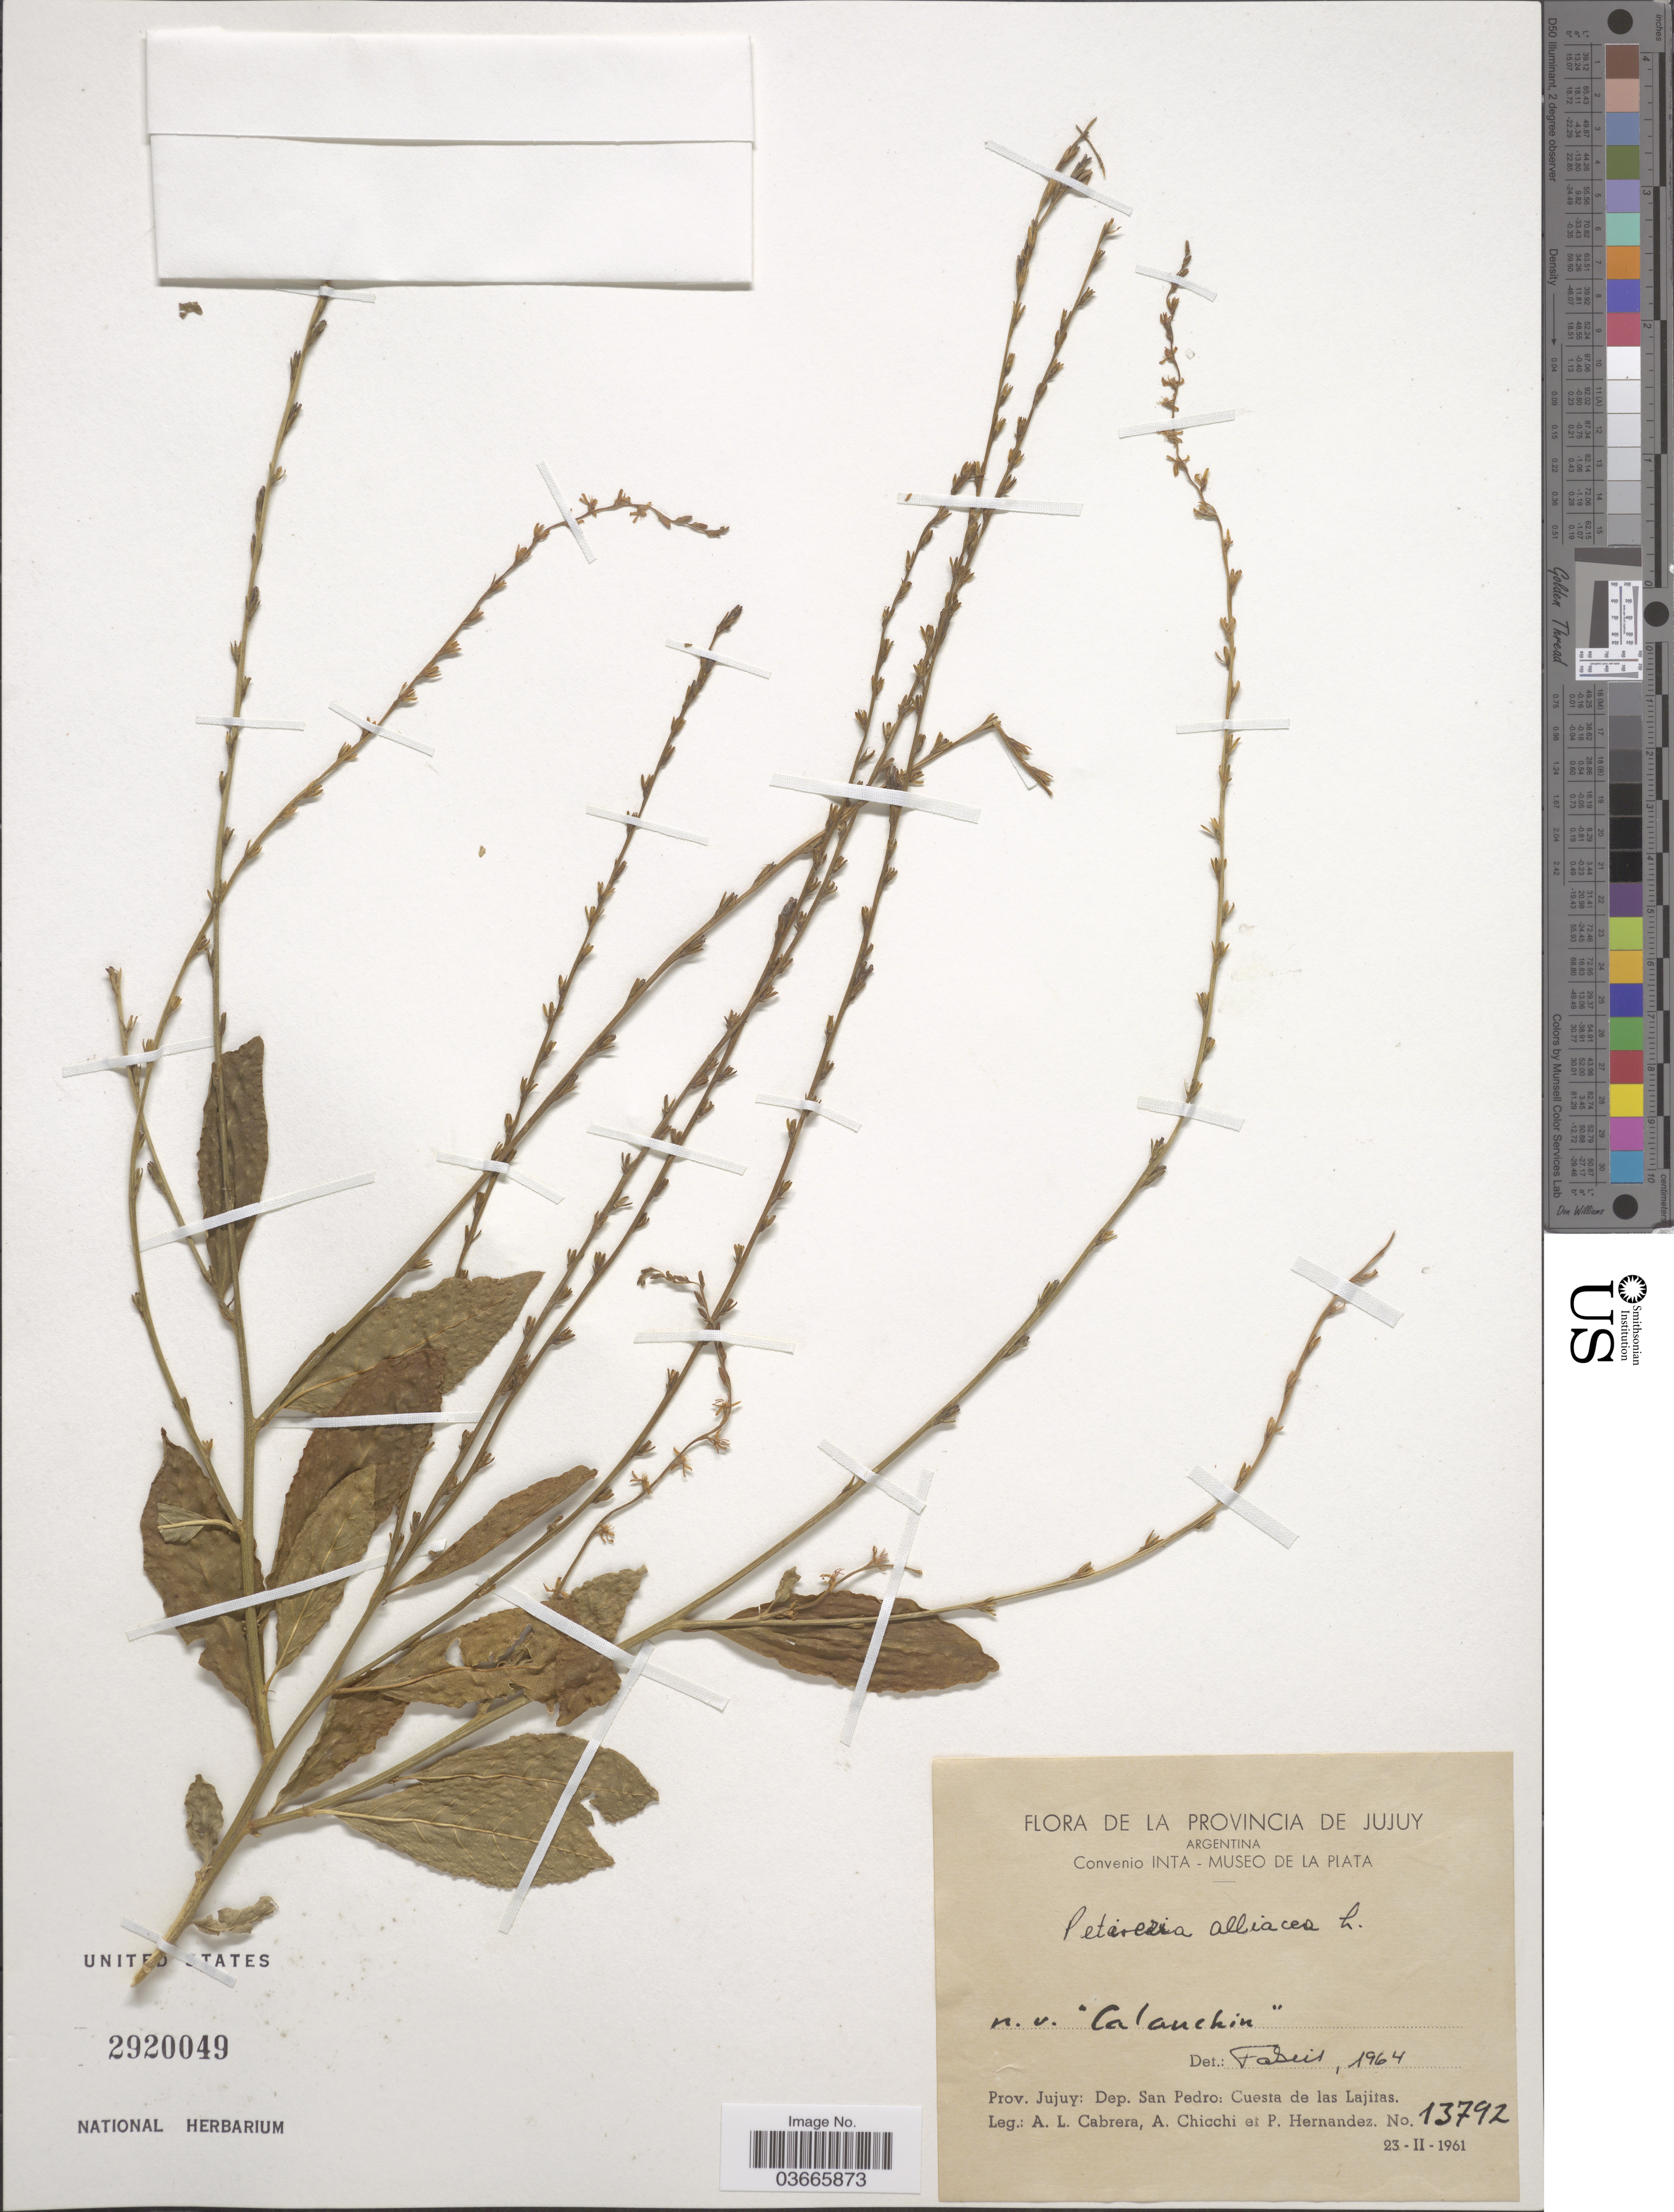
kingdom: Plantae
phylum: Tracheophyta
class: Magnoliopsida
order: Caryophyllales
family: Phytolaccaceae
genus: Petiveria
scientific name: Petiveria alliacea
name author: L.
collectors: A. L. Cabrera, A. Chicchi & P. Hernandez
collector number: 13792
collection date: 1961-02-23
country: Argentina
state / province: Jujuy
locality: Dep. San Pedro: Cuesta de las Lajitas.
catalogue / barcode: US 2920049